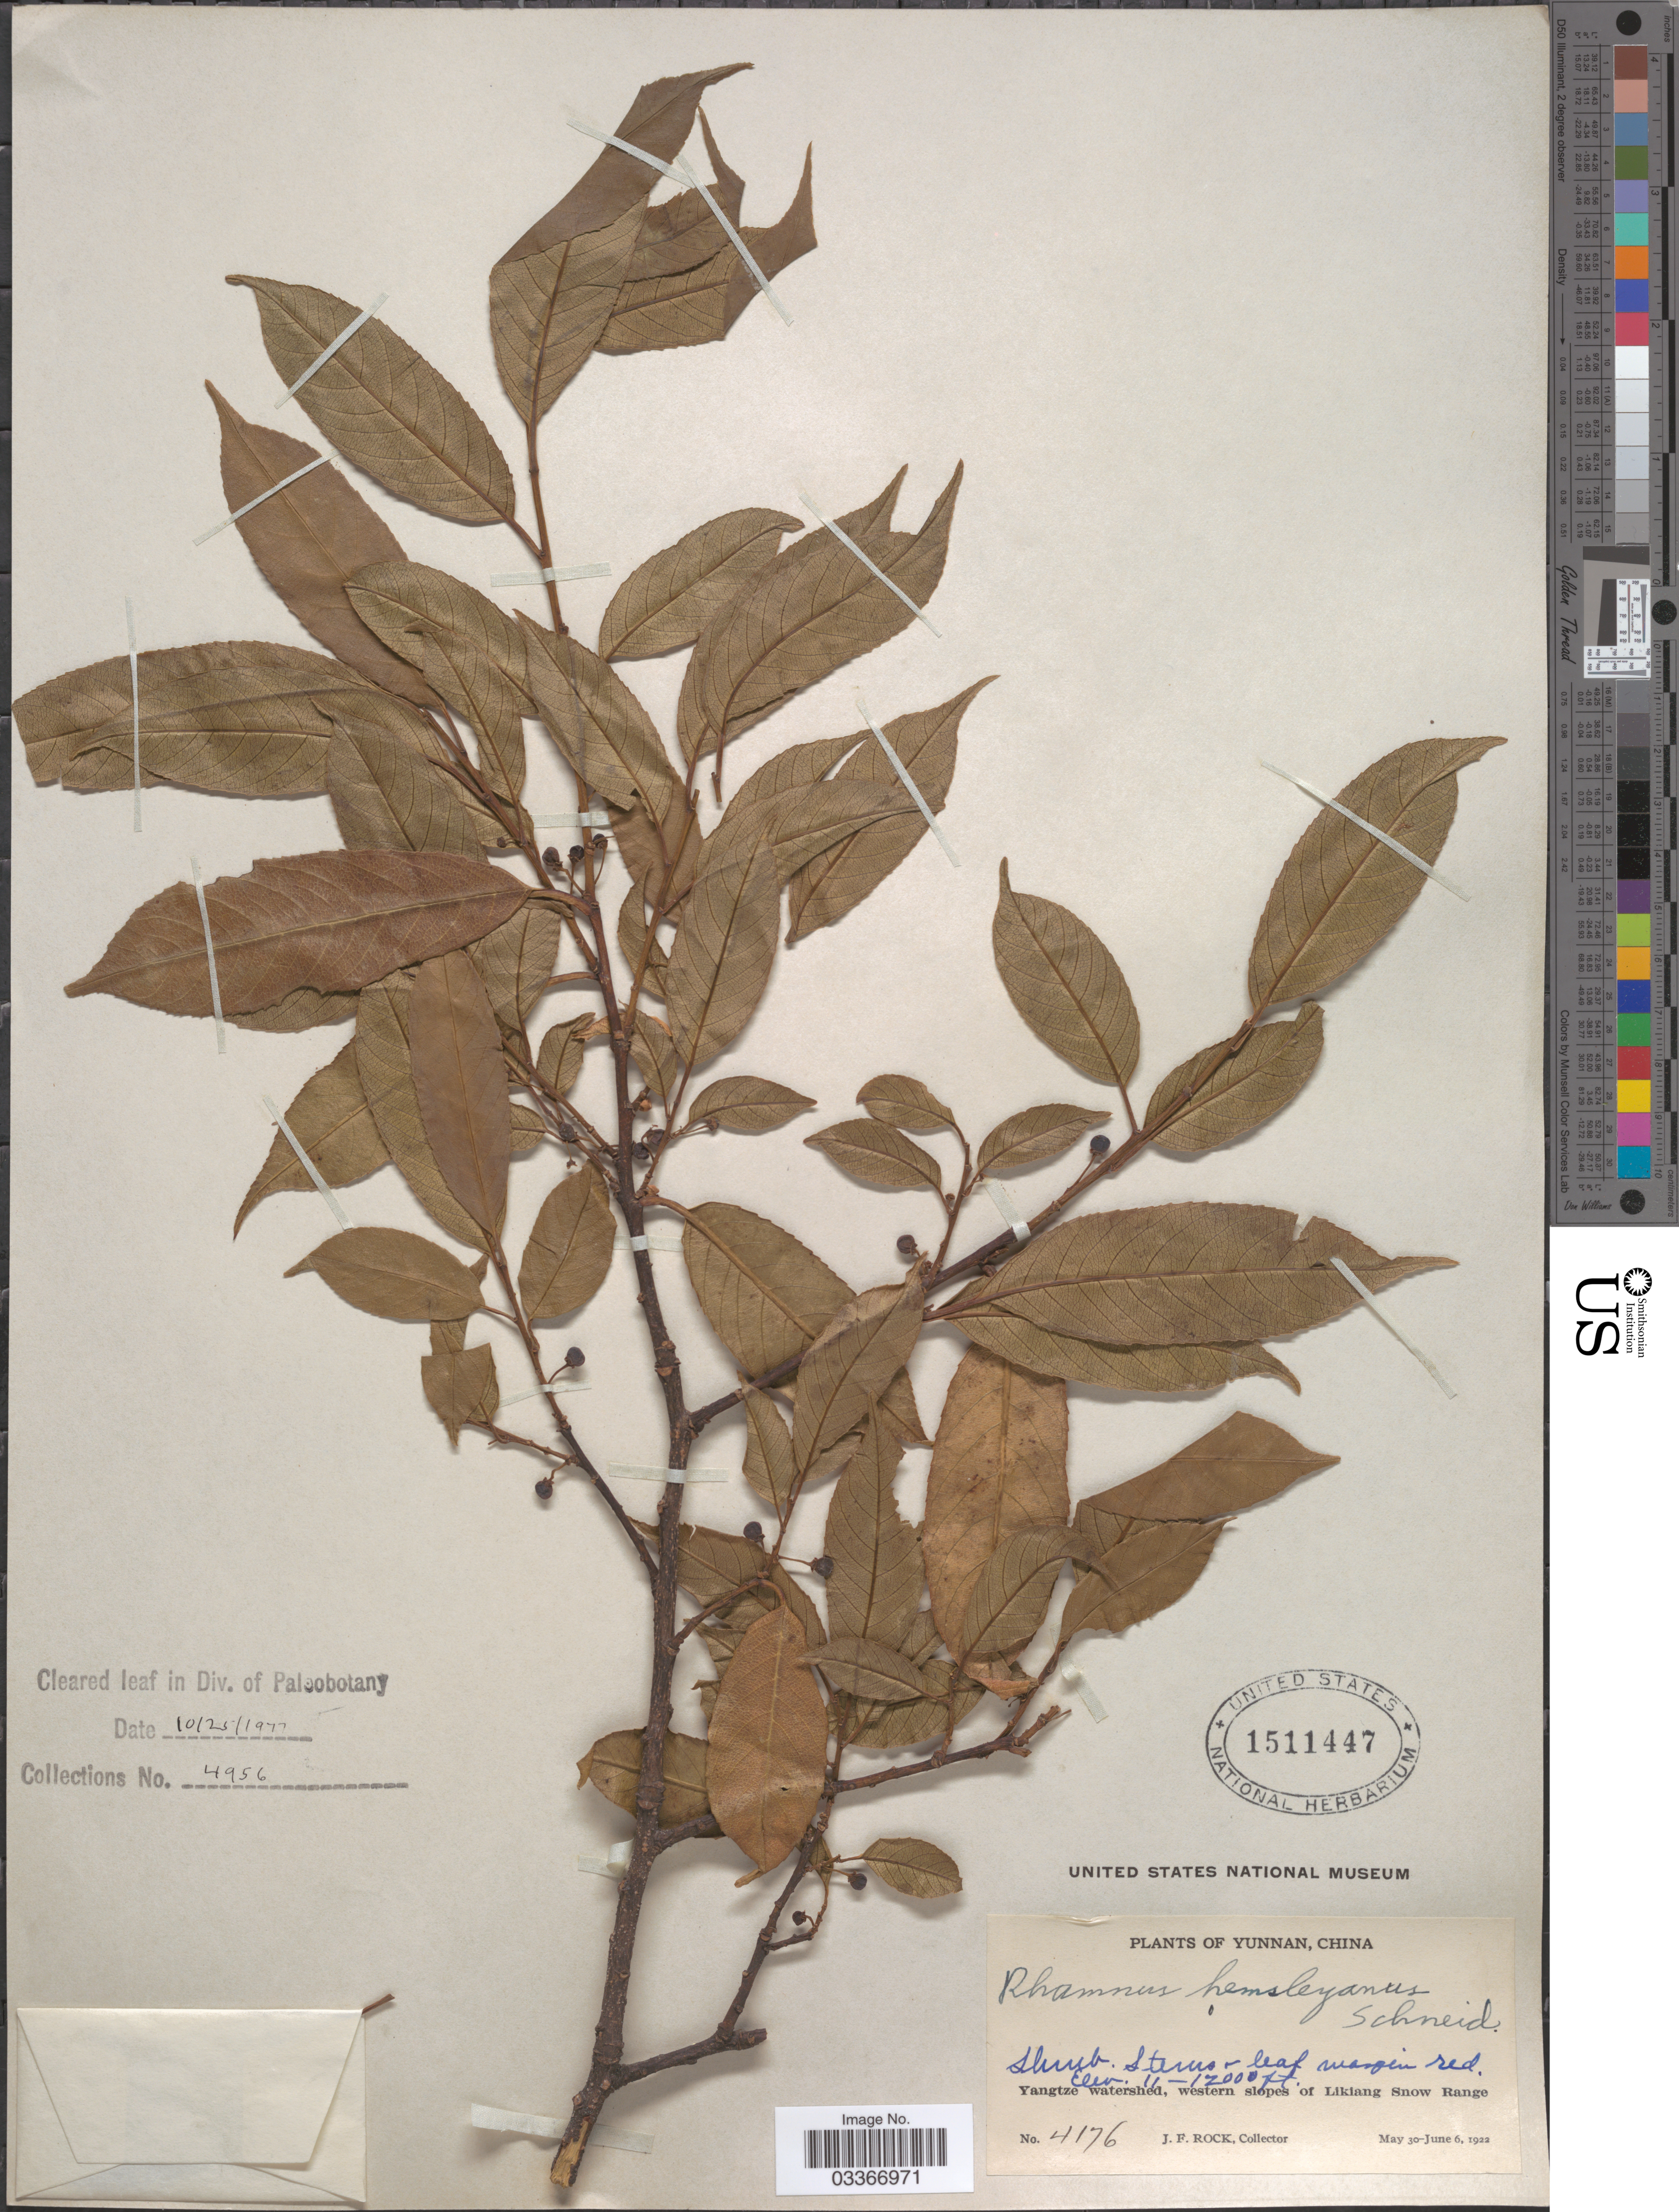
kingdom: Plantae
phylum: Tracheophyta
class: Magnoliopsida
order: Rosales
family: Rhamnaceae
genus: Rhamnus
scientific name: Rhamnus hemsleyanus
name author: C.K. Schneid.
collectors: J. Rock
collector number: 4176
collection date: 1922-05-30/1922-06-06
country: China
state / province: Yunnan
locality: Yangtze watershed, western slopes of Likiang Snow Range.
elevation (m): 3353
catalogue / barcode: US 1511447